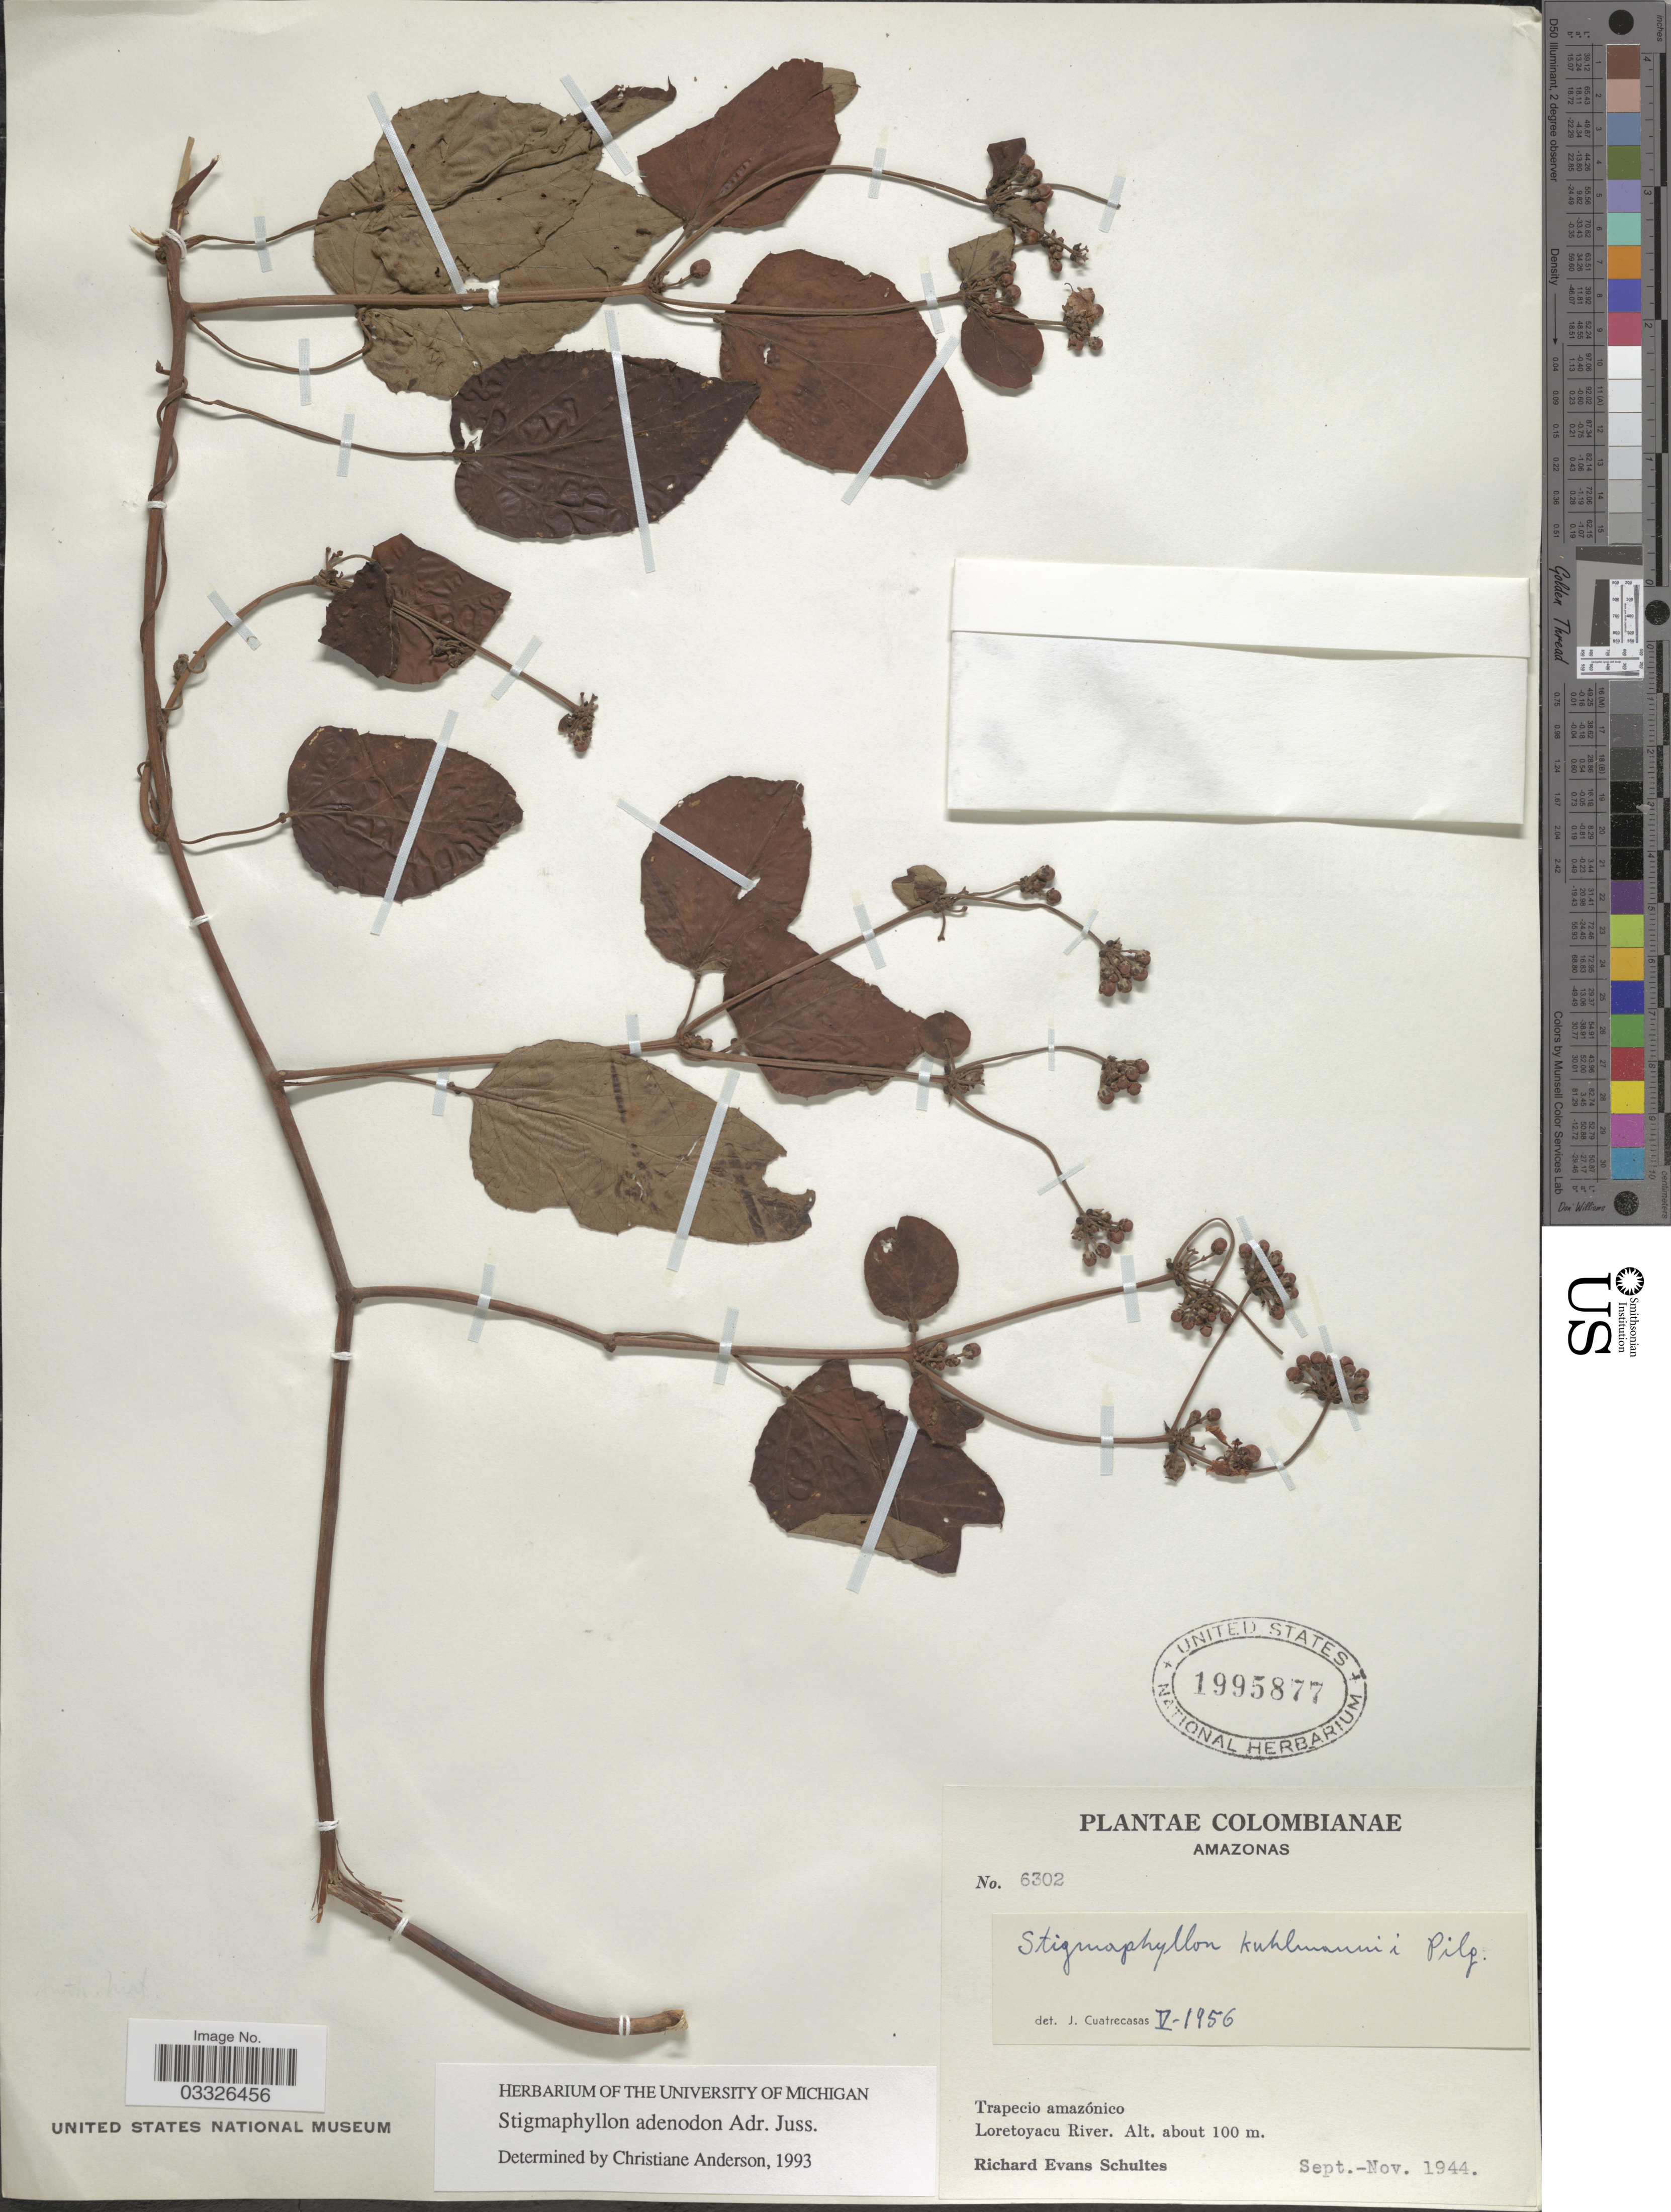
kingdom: Plantae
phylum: Tracheophyta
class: Magnoliopsida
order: Malpighiales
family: Malpighiaceae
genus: Stigmaphyllon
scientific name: Stigmaphyllon adenodon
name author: A. Juss.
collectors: R. E. Schultes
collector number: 6302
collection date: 1944-09/1944-11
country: Colombia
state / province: Amazônas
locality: Trapecio amazónico. Loretoyacu River.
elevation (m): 100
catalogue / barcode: US 1995877